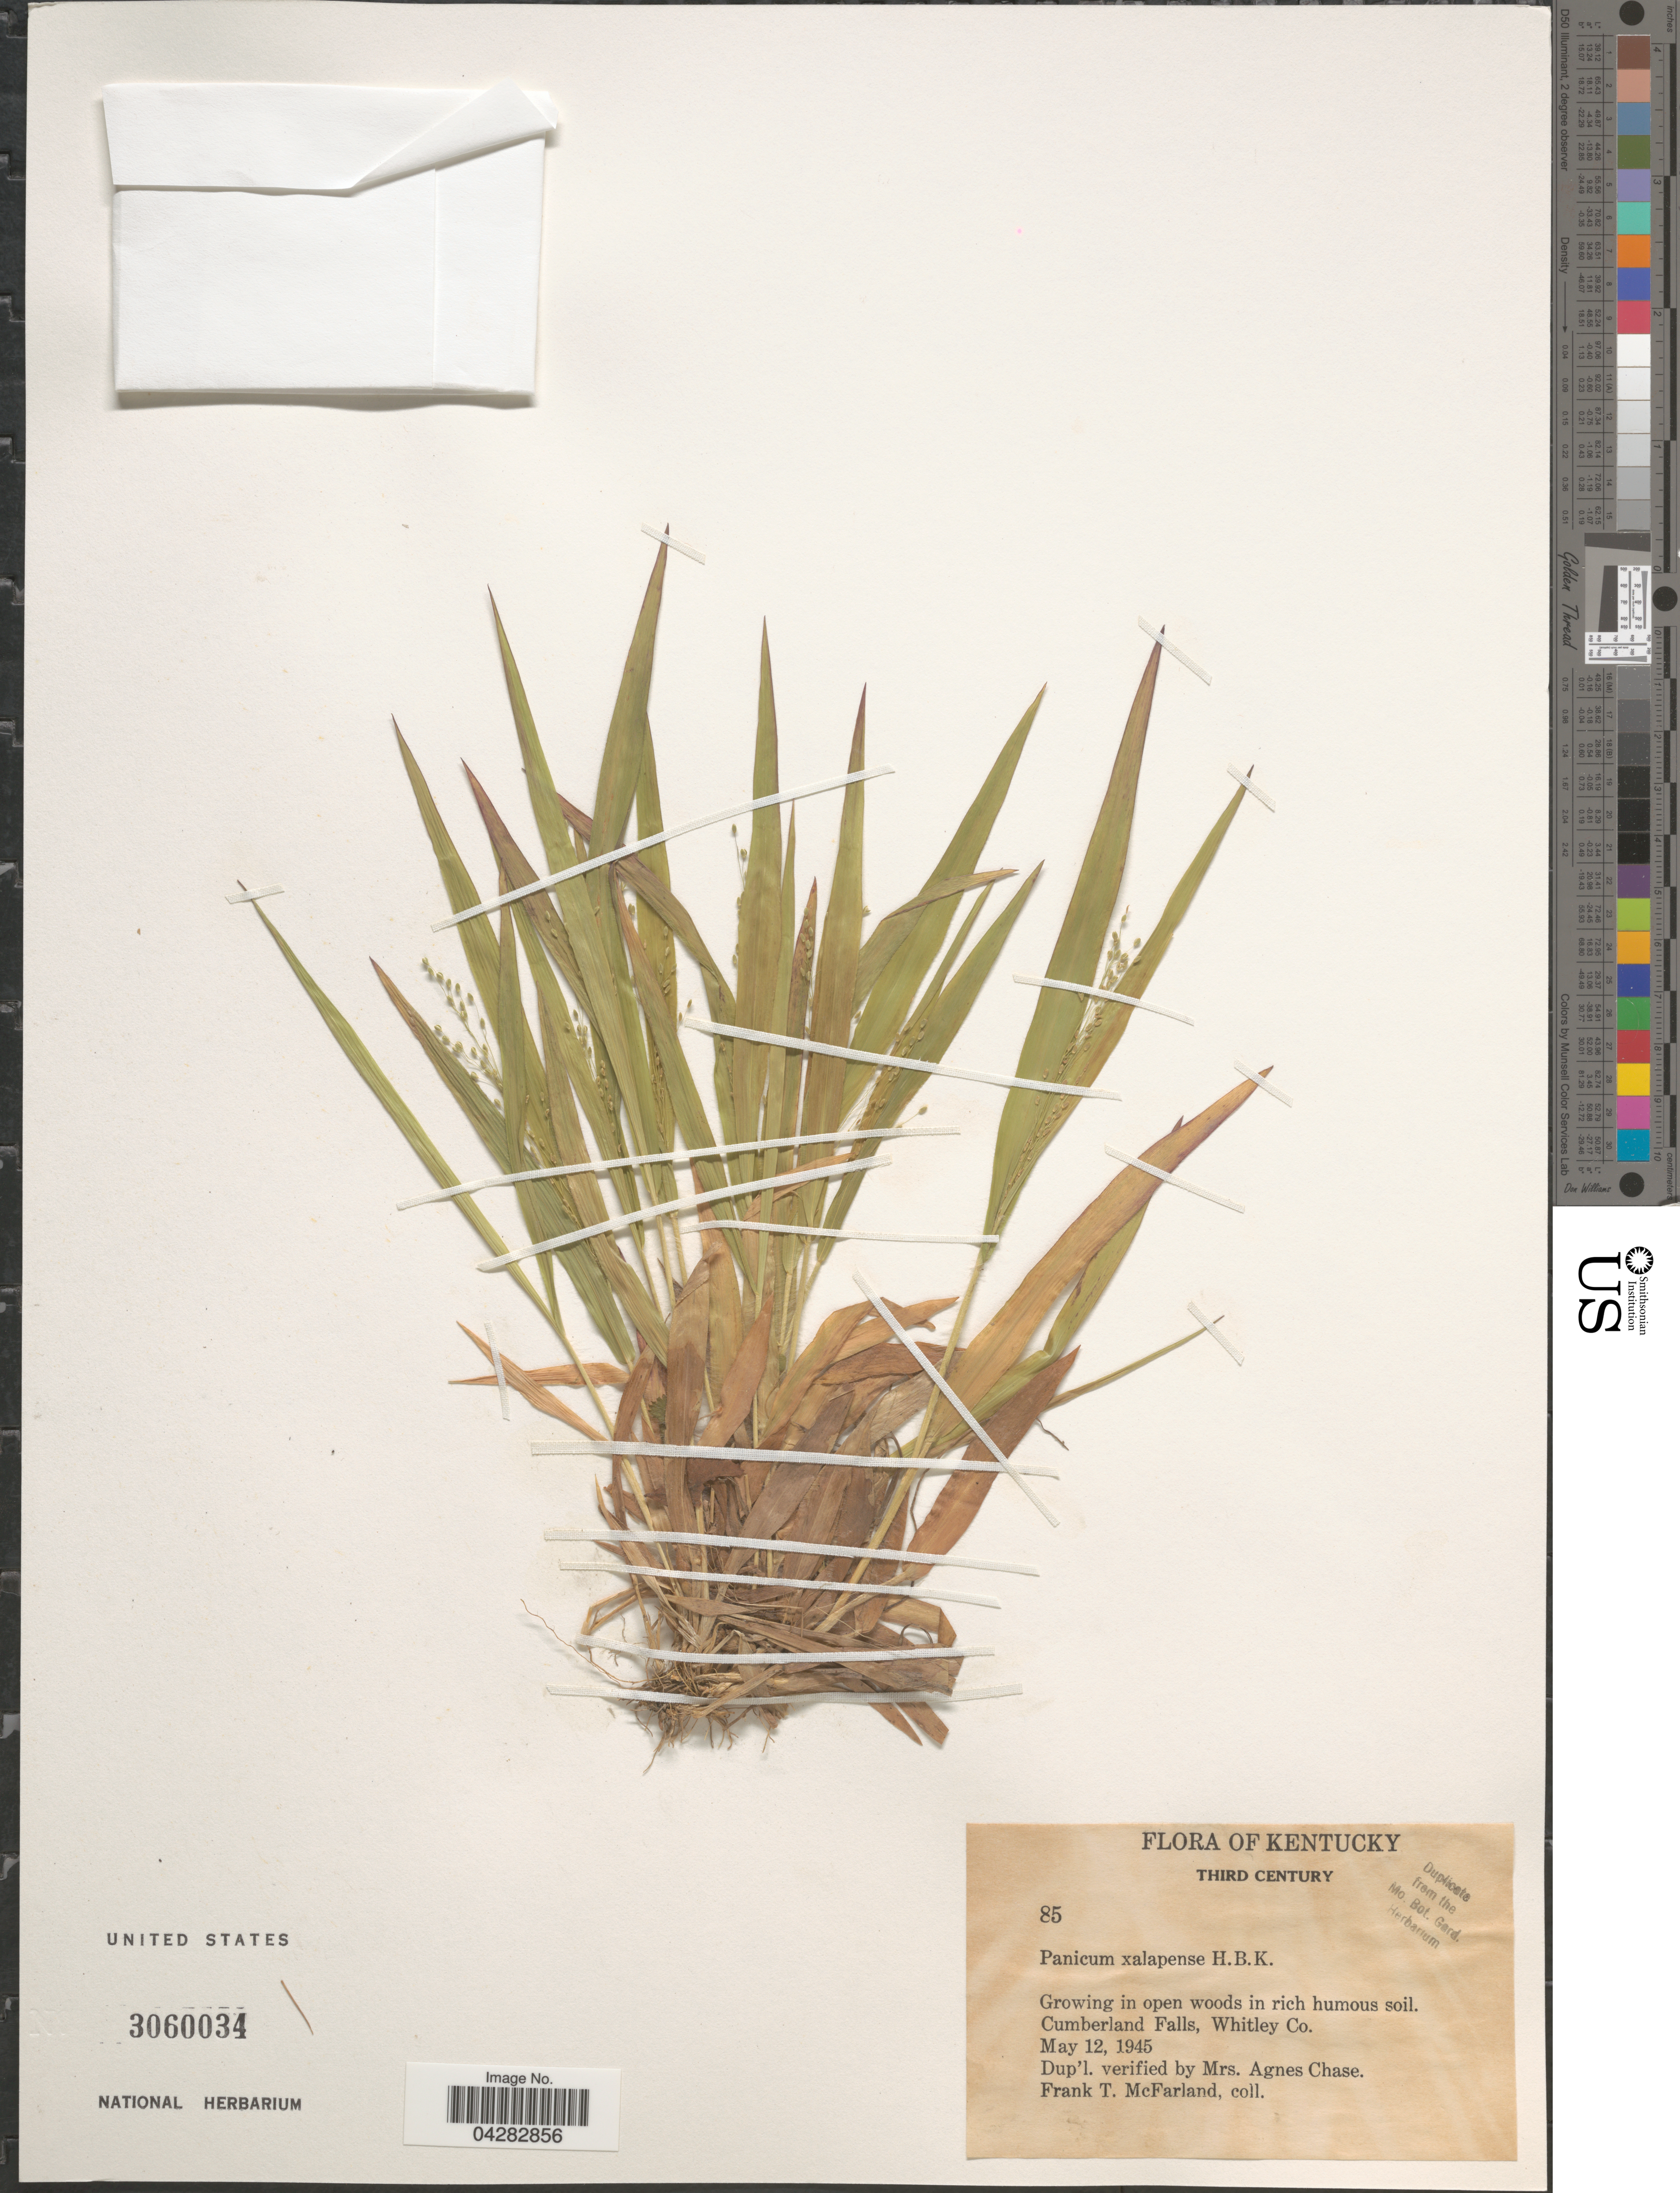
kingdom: Plantae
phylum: Tracheophyta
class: Liliopsida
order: Poales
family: Poaceae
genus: Dichanthelium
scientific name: Dichanthelium laxiflorum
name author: (Lam.) Gould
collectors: F. McFarland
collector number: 85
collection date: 1945-05-12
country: United States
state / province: Kentucky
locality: Cumberland Falls, Whitley Co.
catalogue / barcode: US 3060034